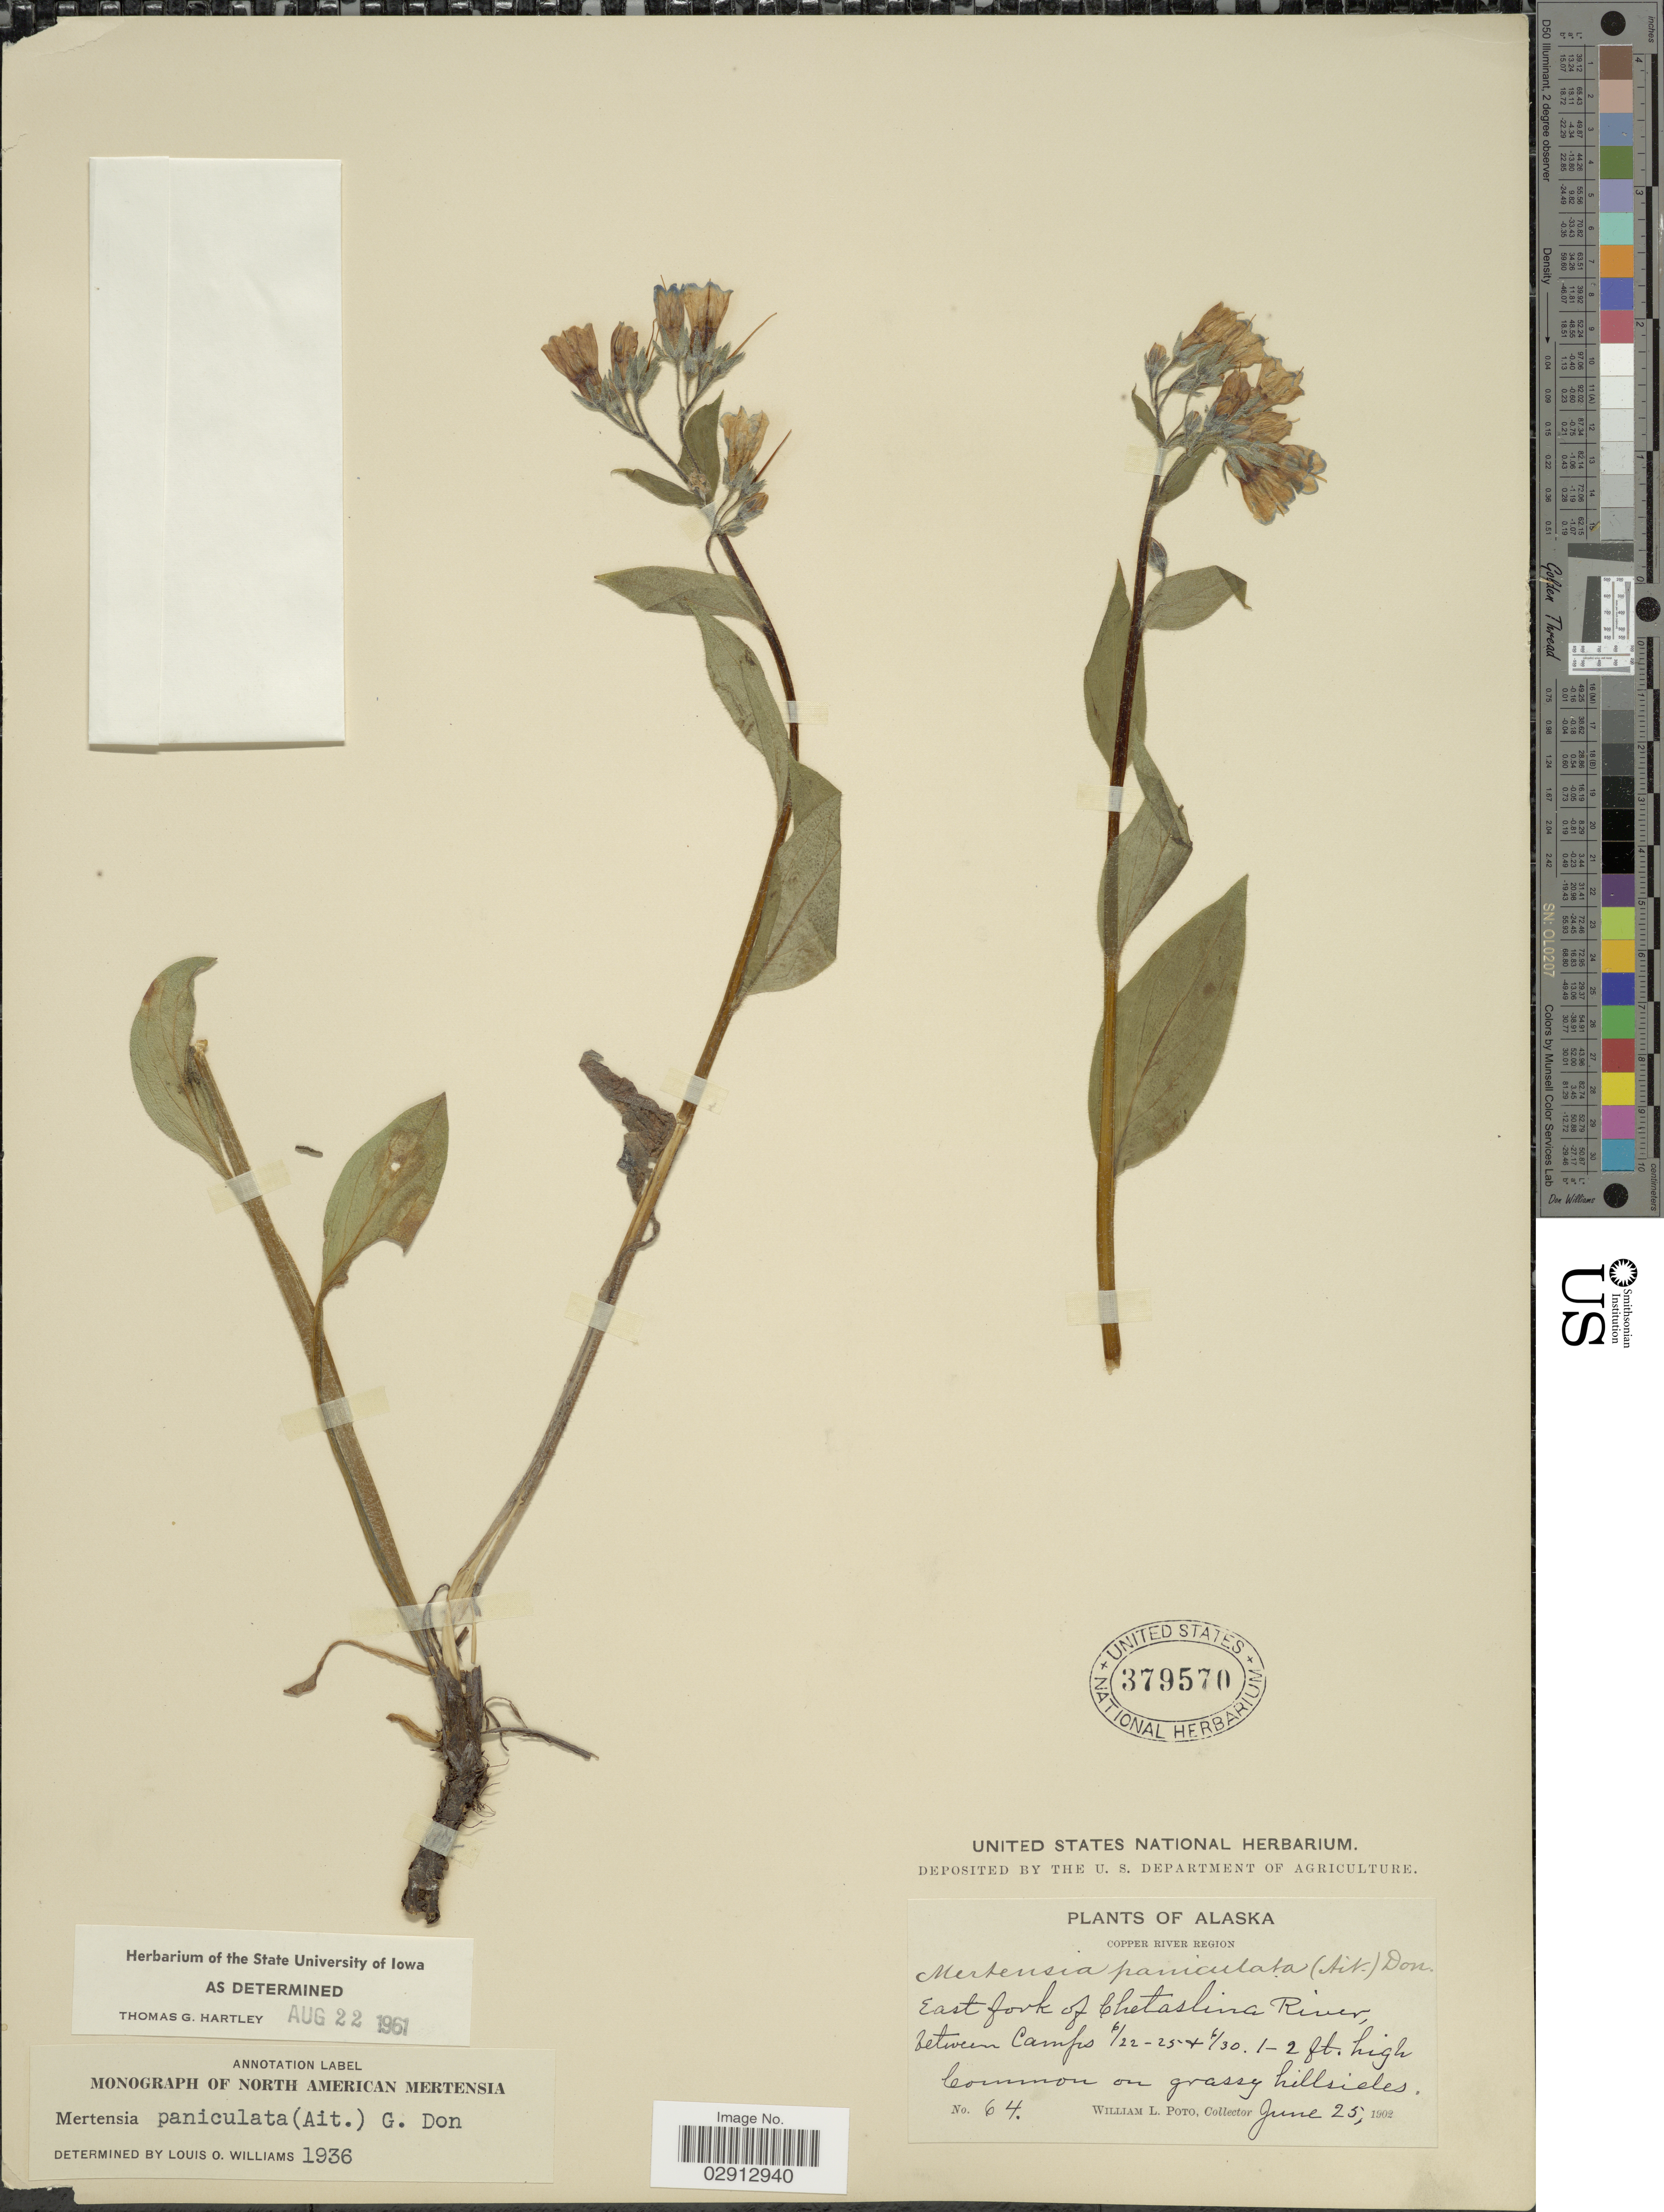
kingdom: Plantae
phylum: Tracheophyta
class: Magnoliopsida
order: Boraginales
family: Boraginaceae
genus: Mertensia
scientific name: Mertensia paniculata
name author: (Aiton) G. Don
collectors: W. Poto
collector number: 64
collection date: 1902-06-25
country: United States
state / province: Alaska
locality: Copper River Region. East fork of Chetaslina River, between Camps 6/22-25&6/30.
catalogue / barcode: US 379570